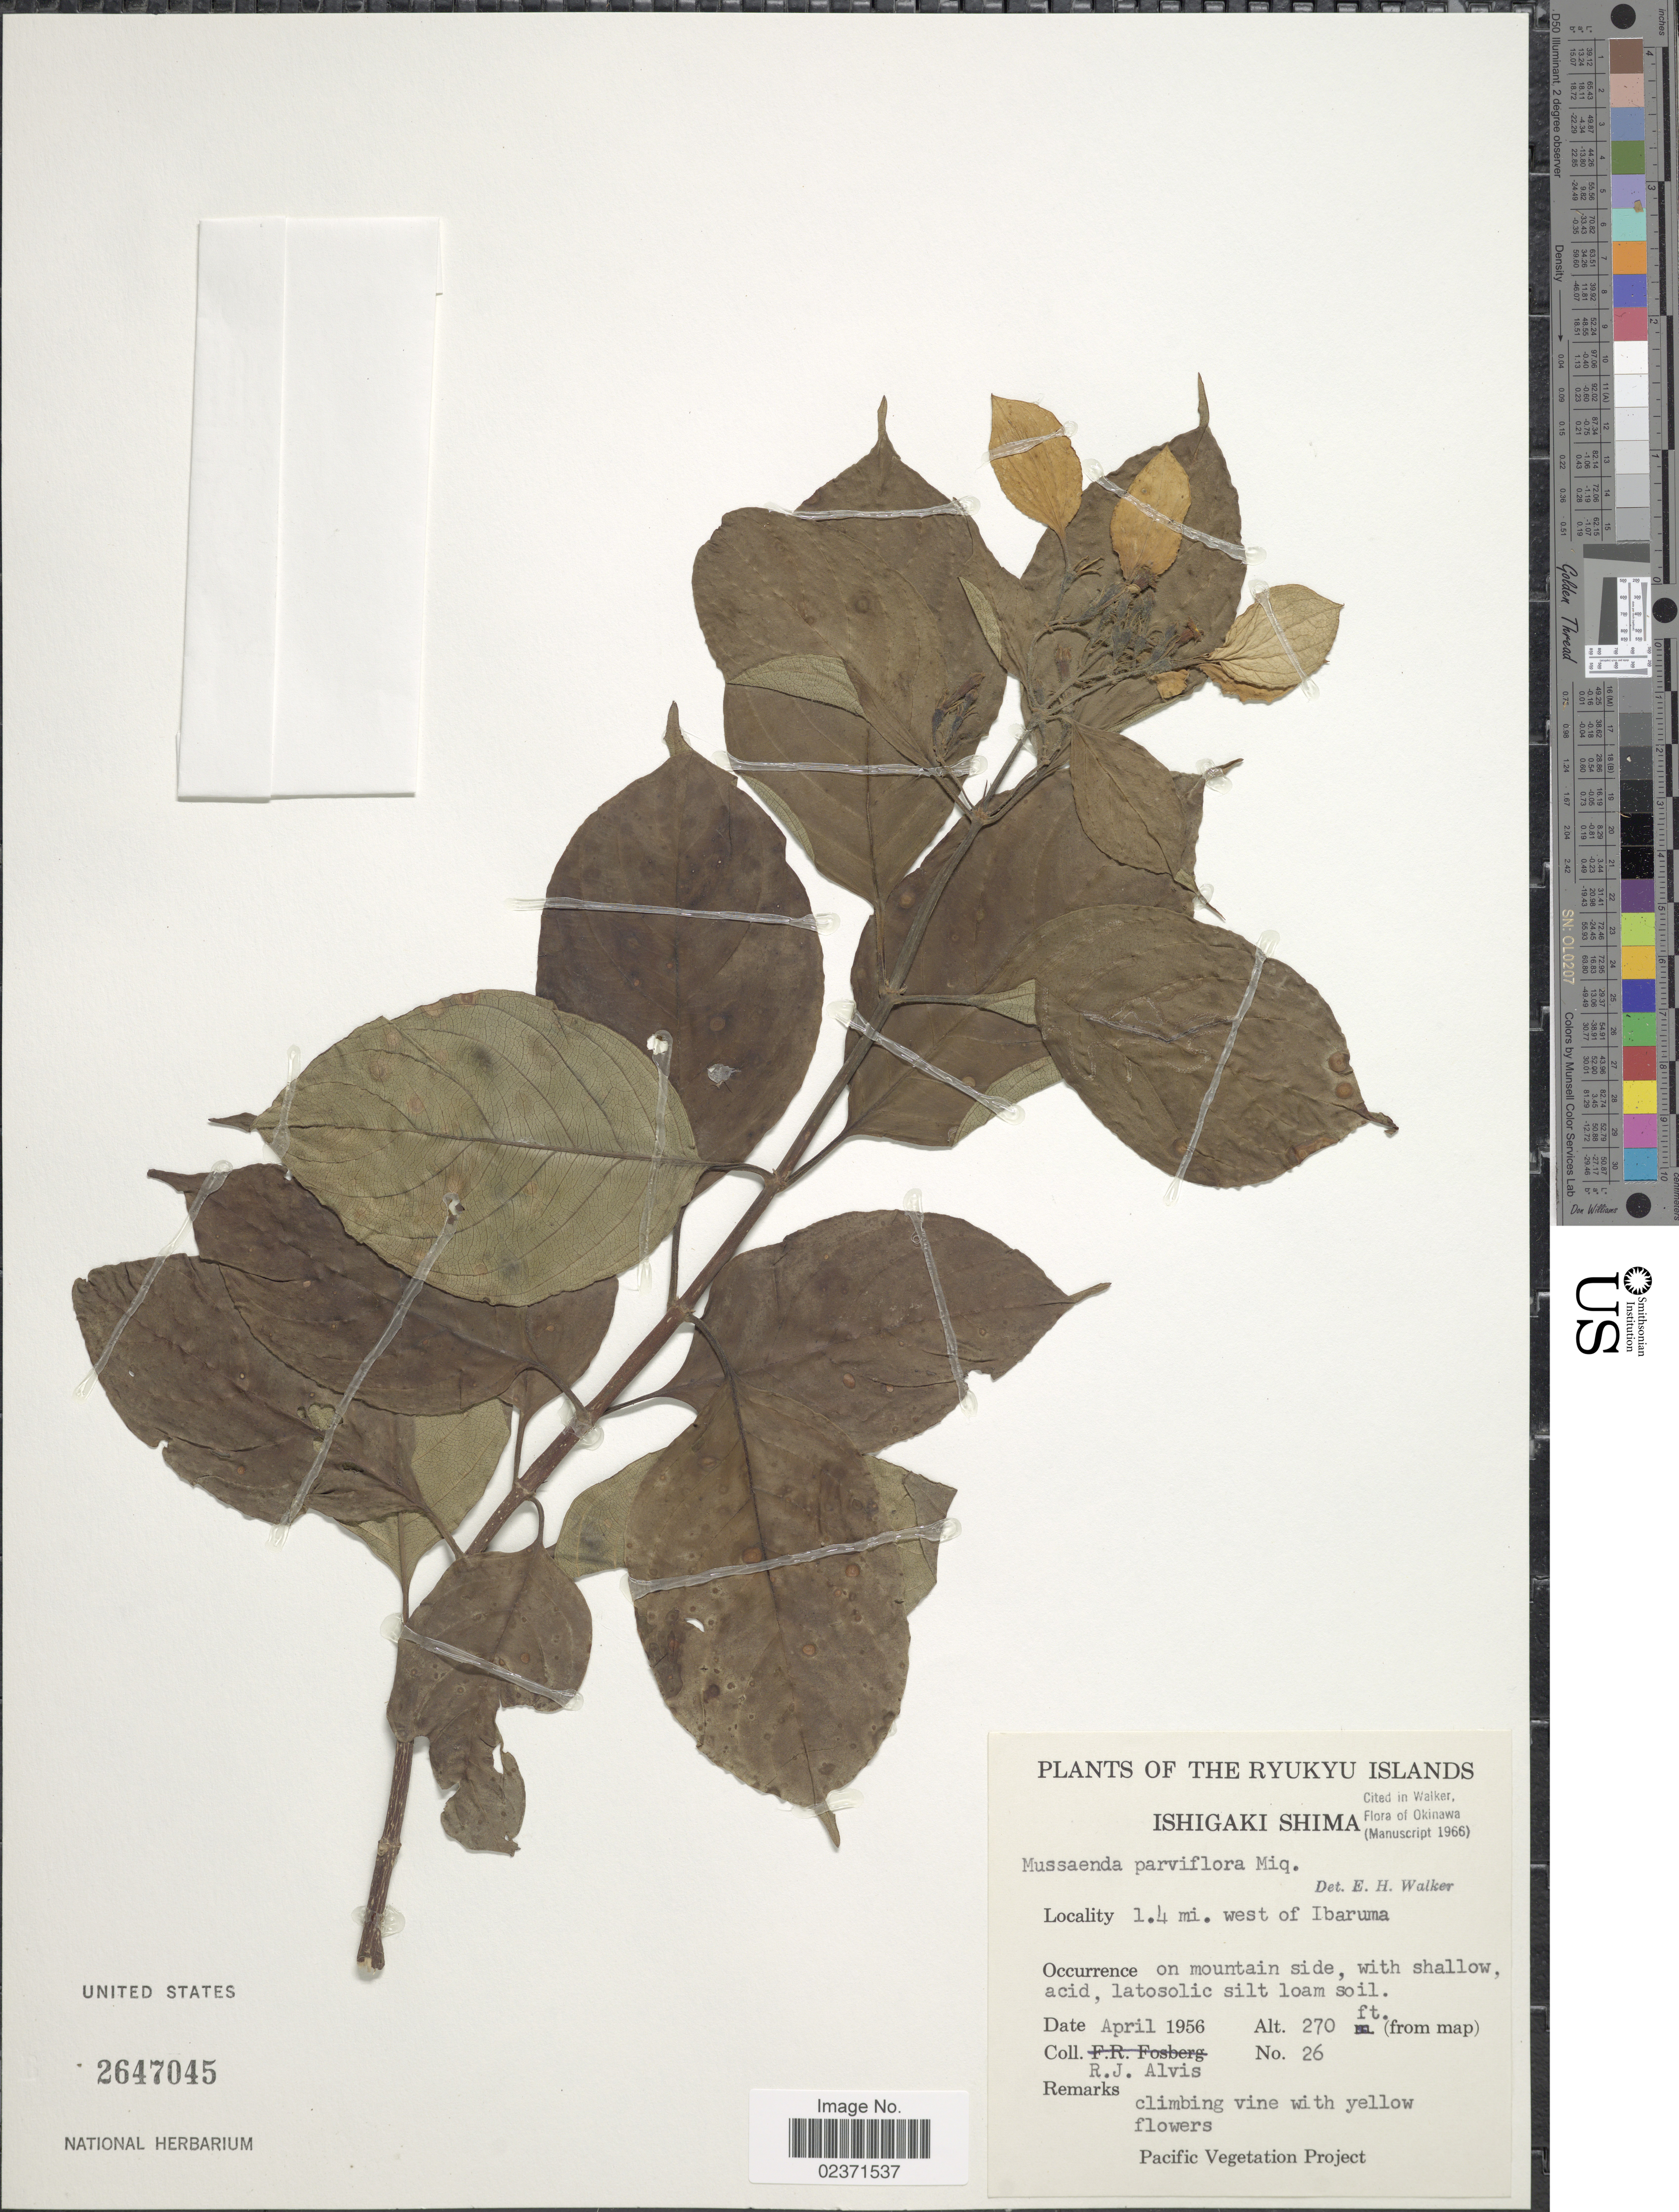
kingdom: Plantae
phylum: Tracheophyta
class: Magnoliopsida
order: Gentianales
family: Rubiaceae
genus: Mussaenda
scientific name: Mussaenda parviflora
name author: Miq.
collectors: R. Alvis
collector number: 26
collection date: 1956-04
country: Japan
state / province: Okinawa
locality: Ryukyu Islands. Ishigaki Shima. 1.4 mi. west of Ibaruma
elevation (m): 82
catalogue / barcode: US 2647045